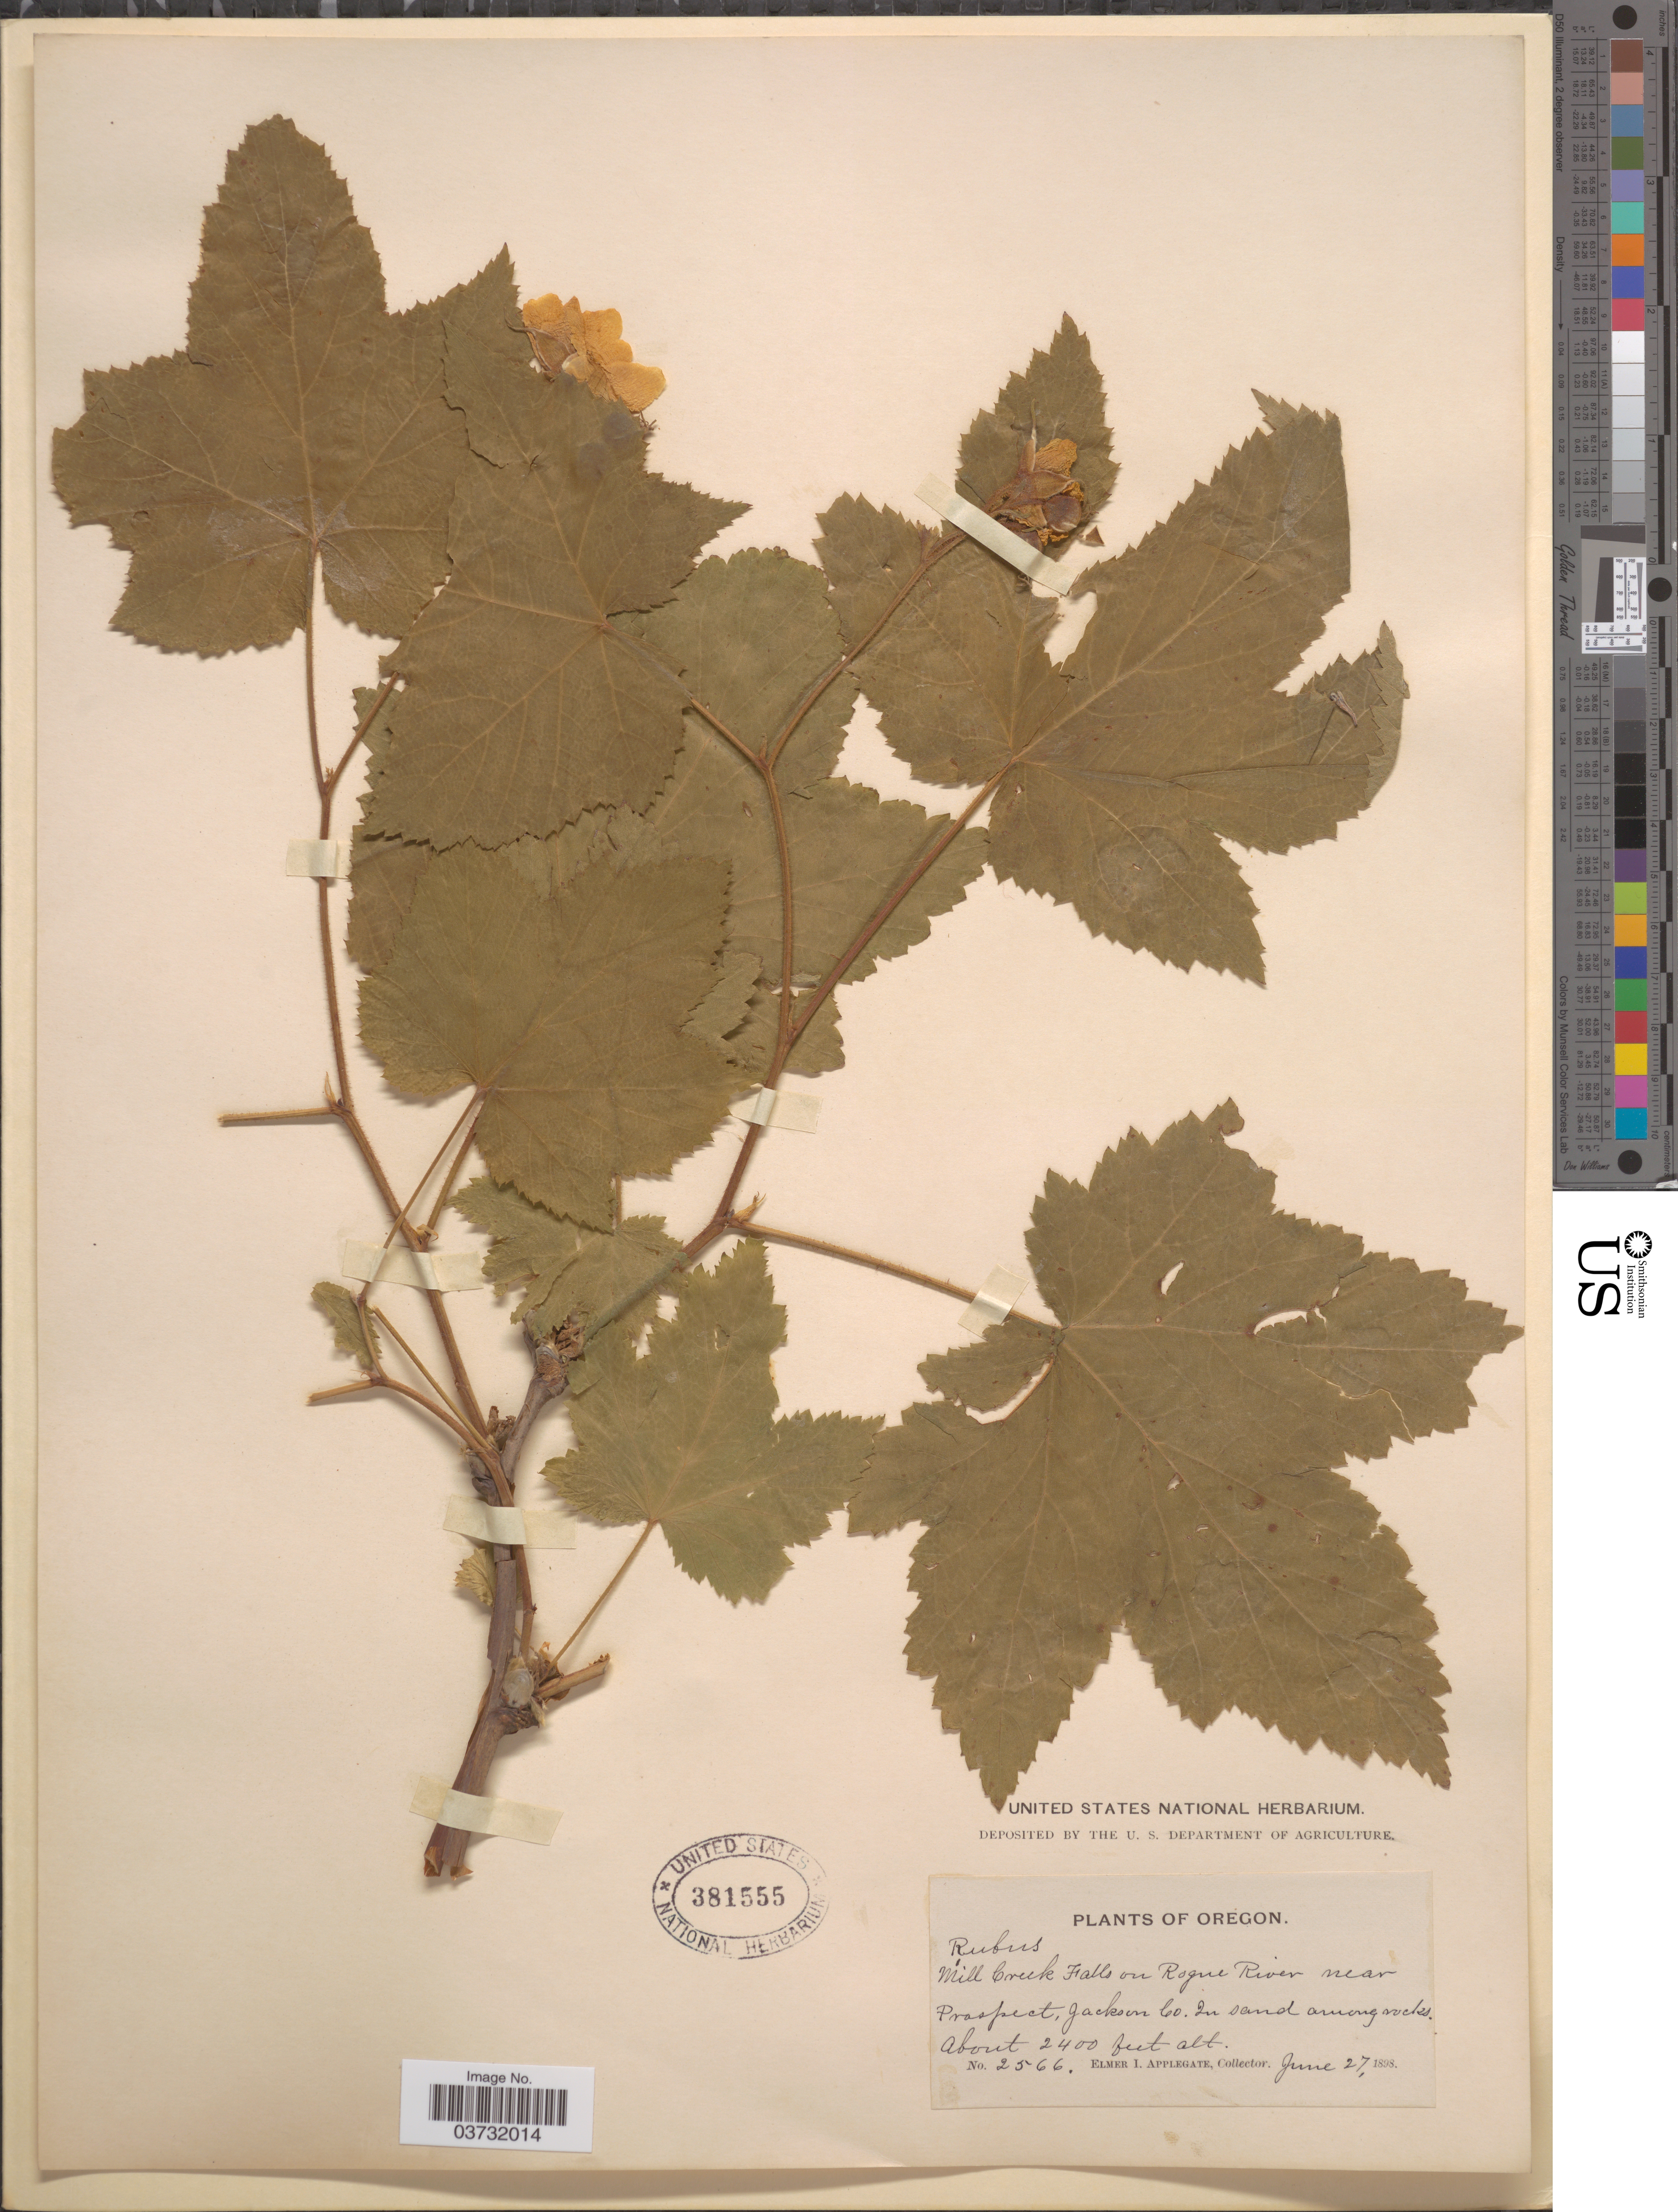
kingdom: Plantae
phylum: Tracheophyta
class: Magnoliopsida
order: Rosales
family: Rosaceae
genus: Rubus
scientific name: Rubus parviflorus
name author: Nutt.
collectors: E. I. Applegate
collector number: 2566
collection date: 1898-06-27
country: United States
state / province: Oregon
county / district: Jackson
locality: Mill Creek Falls on Rogue River near Prospect, Jackson Co.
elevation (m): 732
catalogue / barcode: US 381555